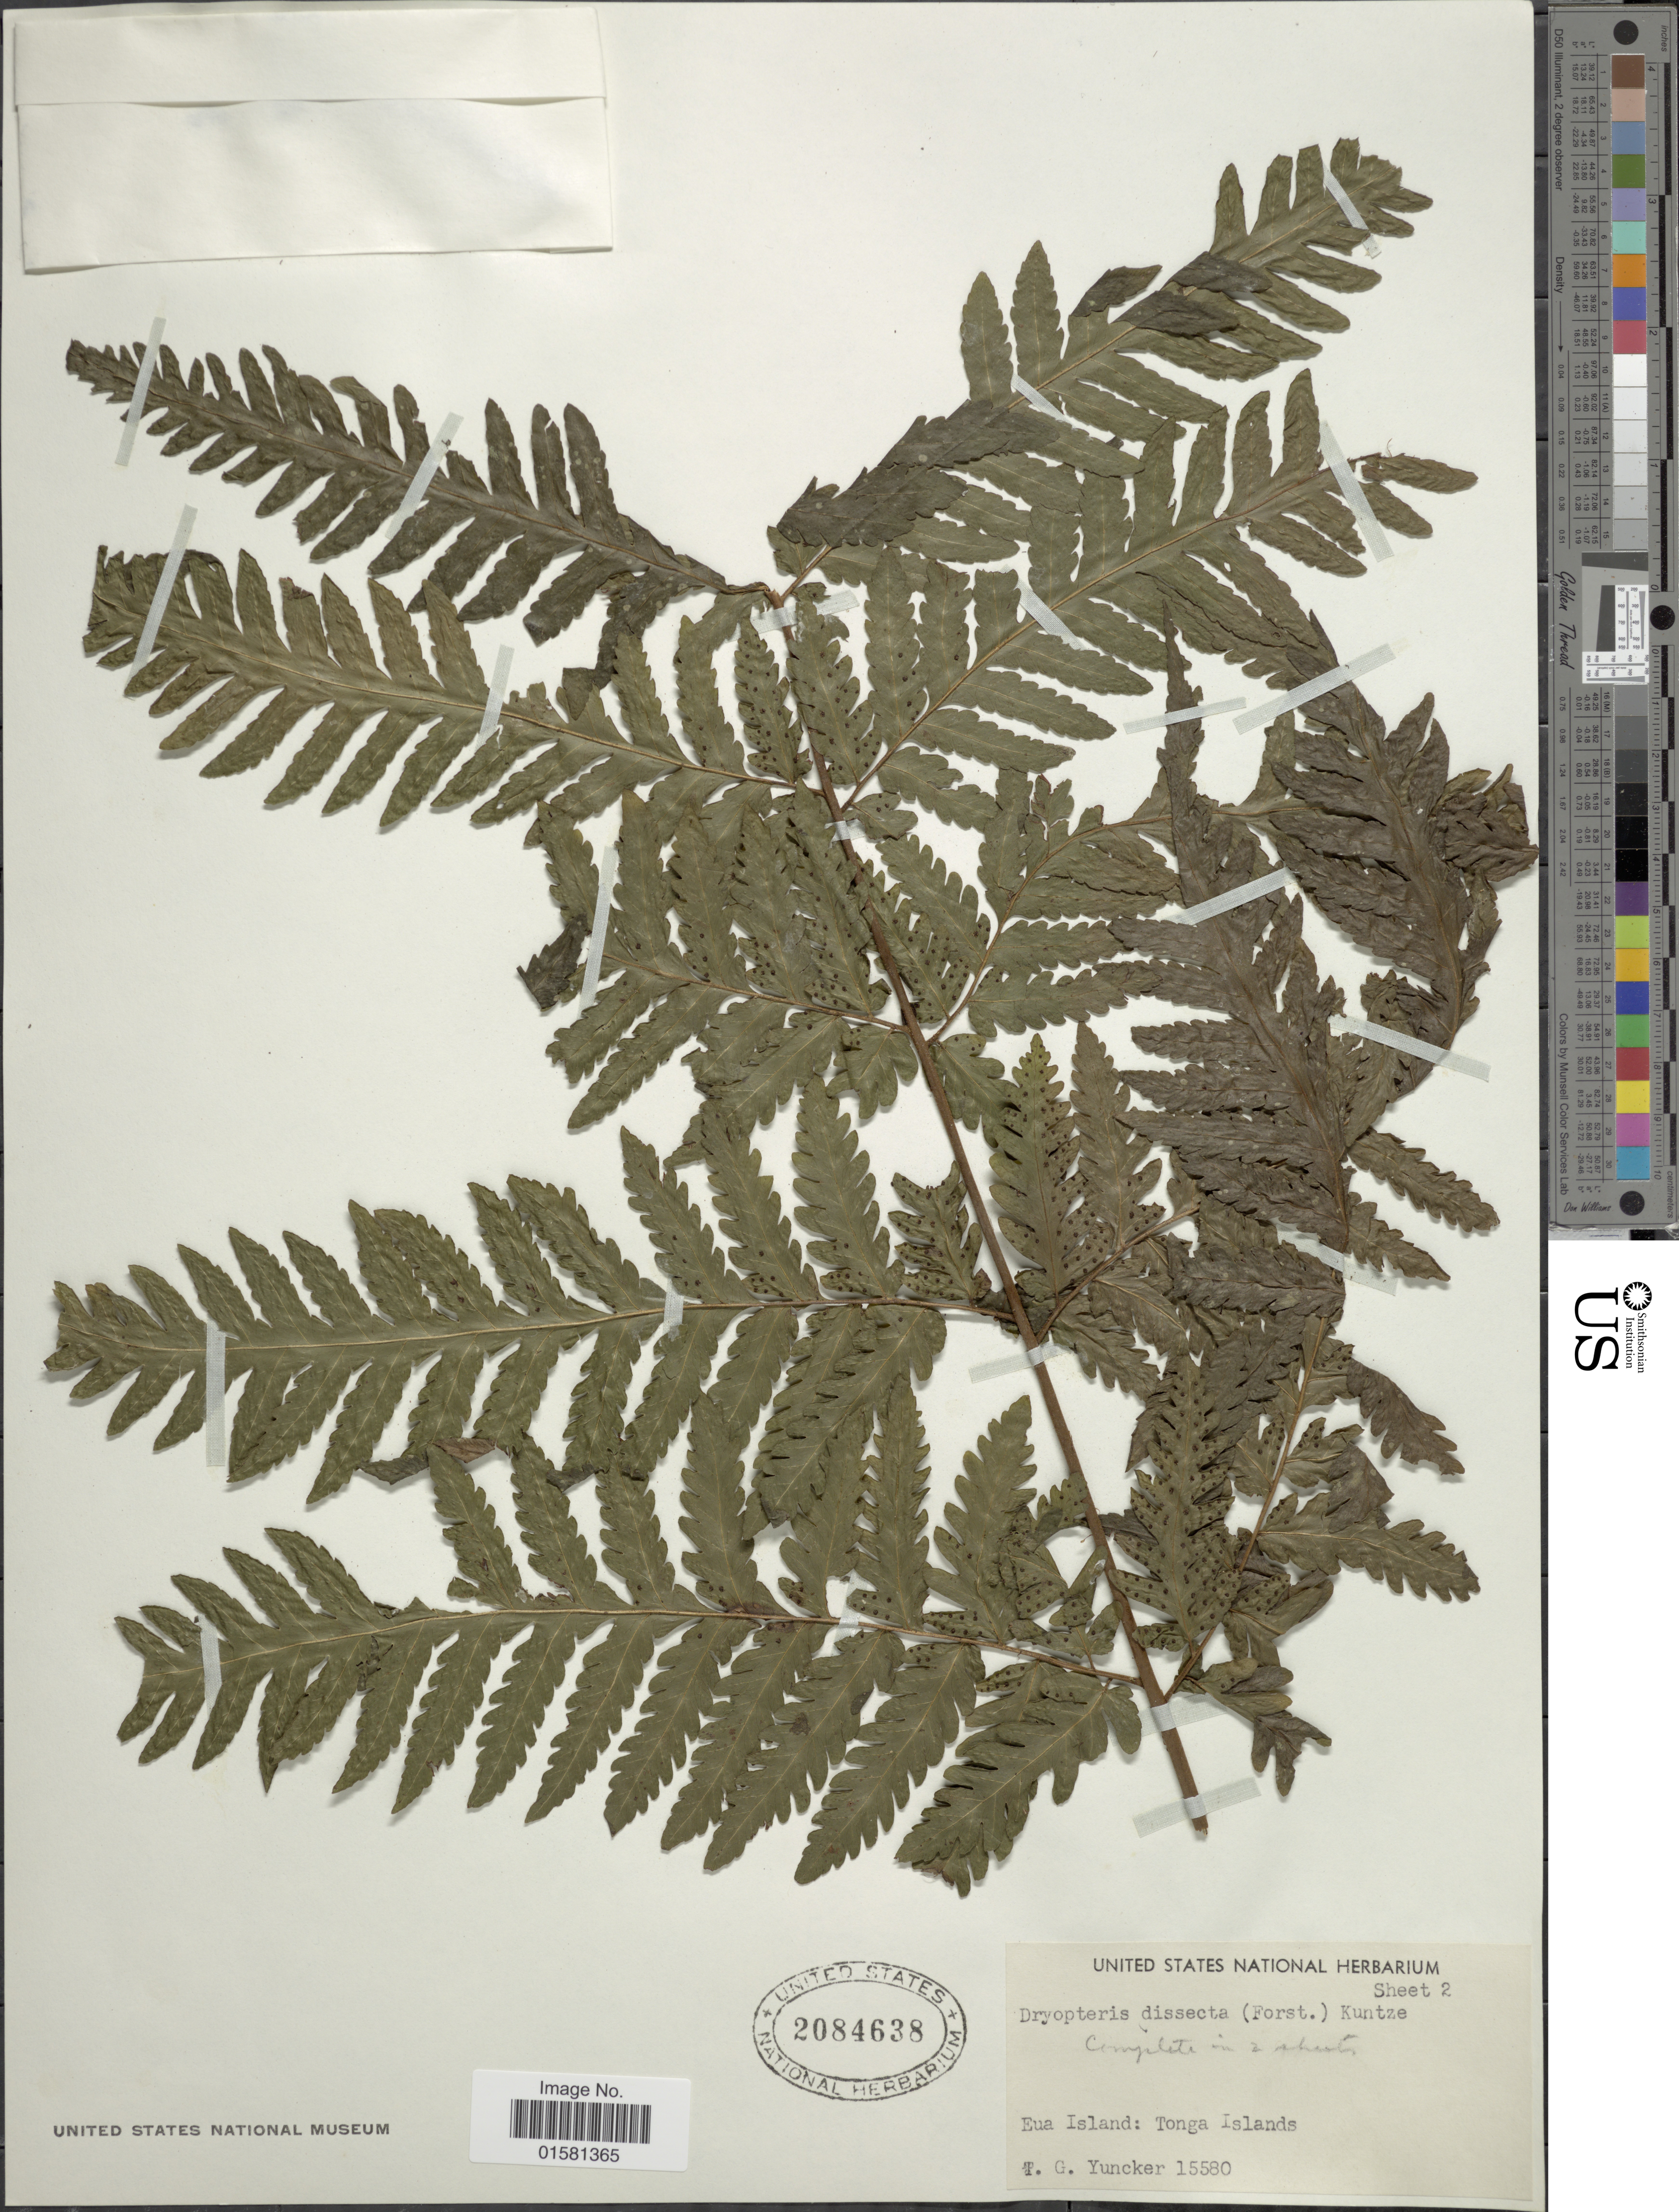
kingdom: Plantae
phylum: Tracheophyta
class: Polypodiopsida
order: Polypodiales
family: Tectariaceae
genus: Tectaria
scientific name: Tectaria dissecta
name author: (G. Forst.) Lellinger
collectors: T. G. Yuncker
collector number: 15580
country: Tonga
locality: Eua Island: Tonga Islands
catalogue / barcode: US 2084638